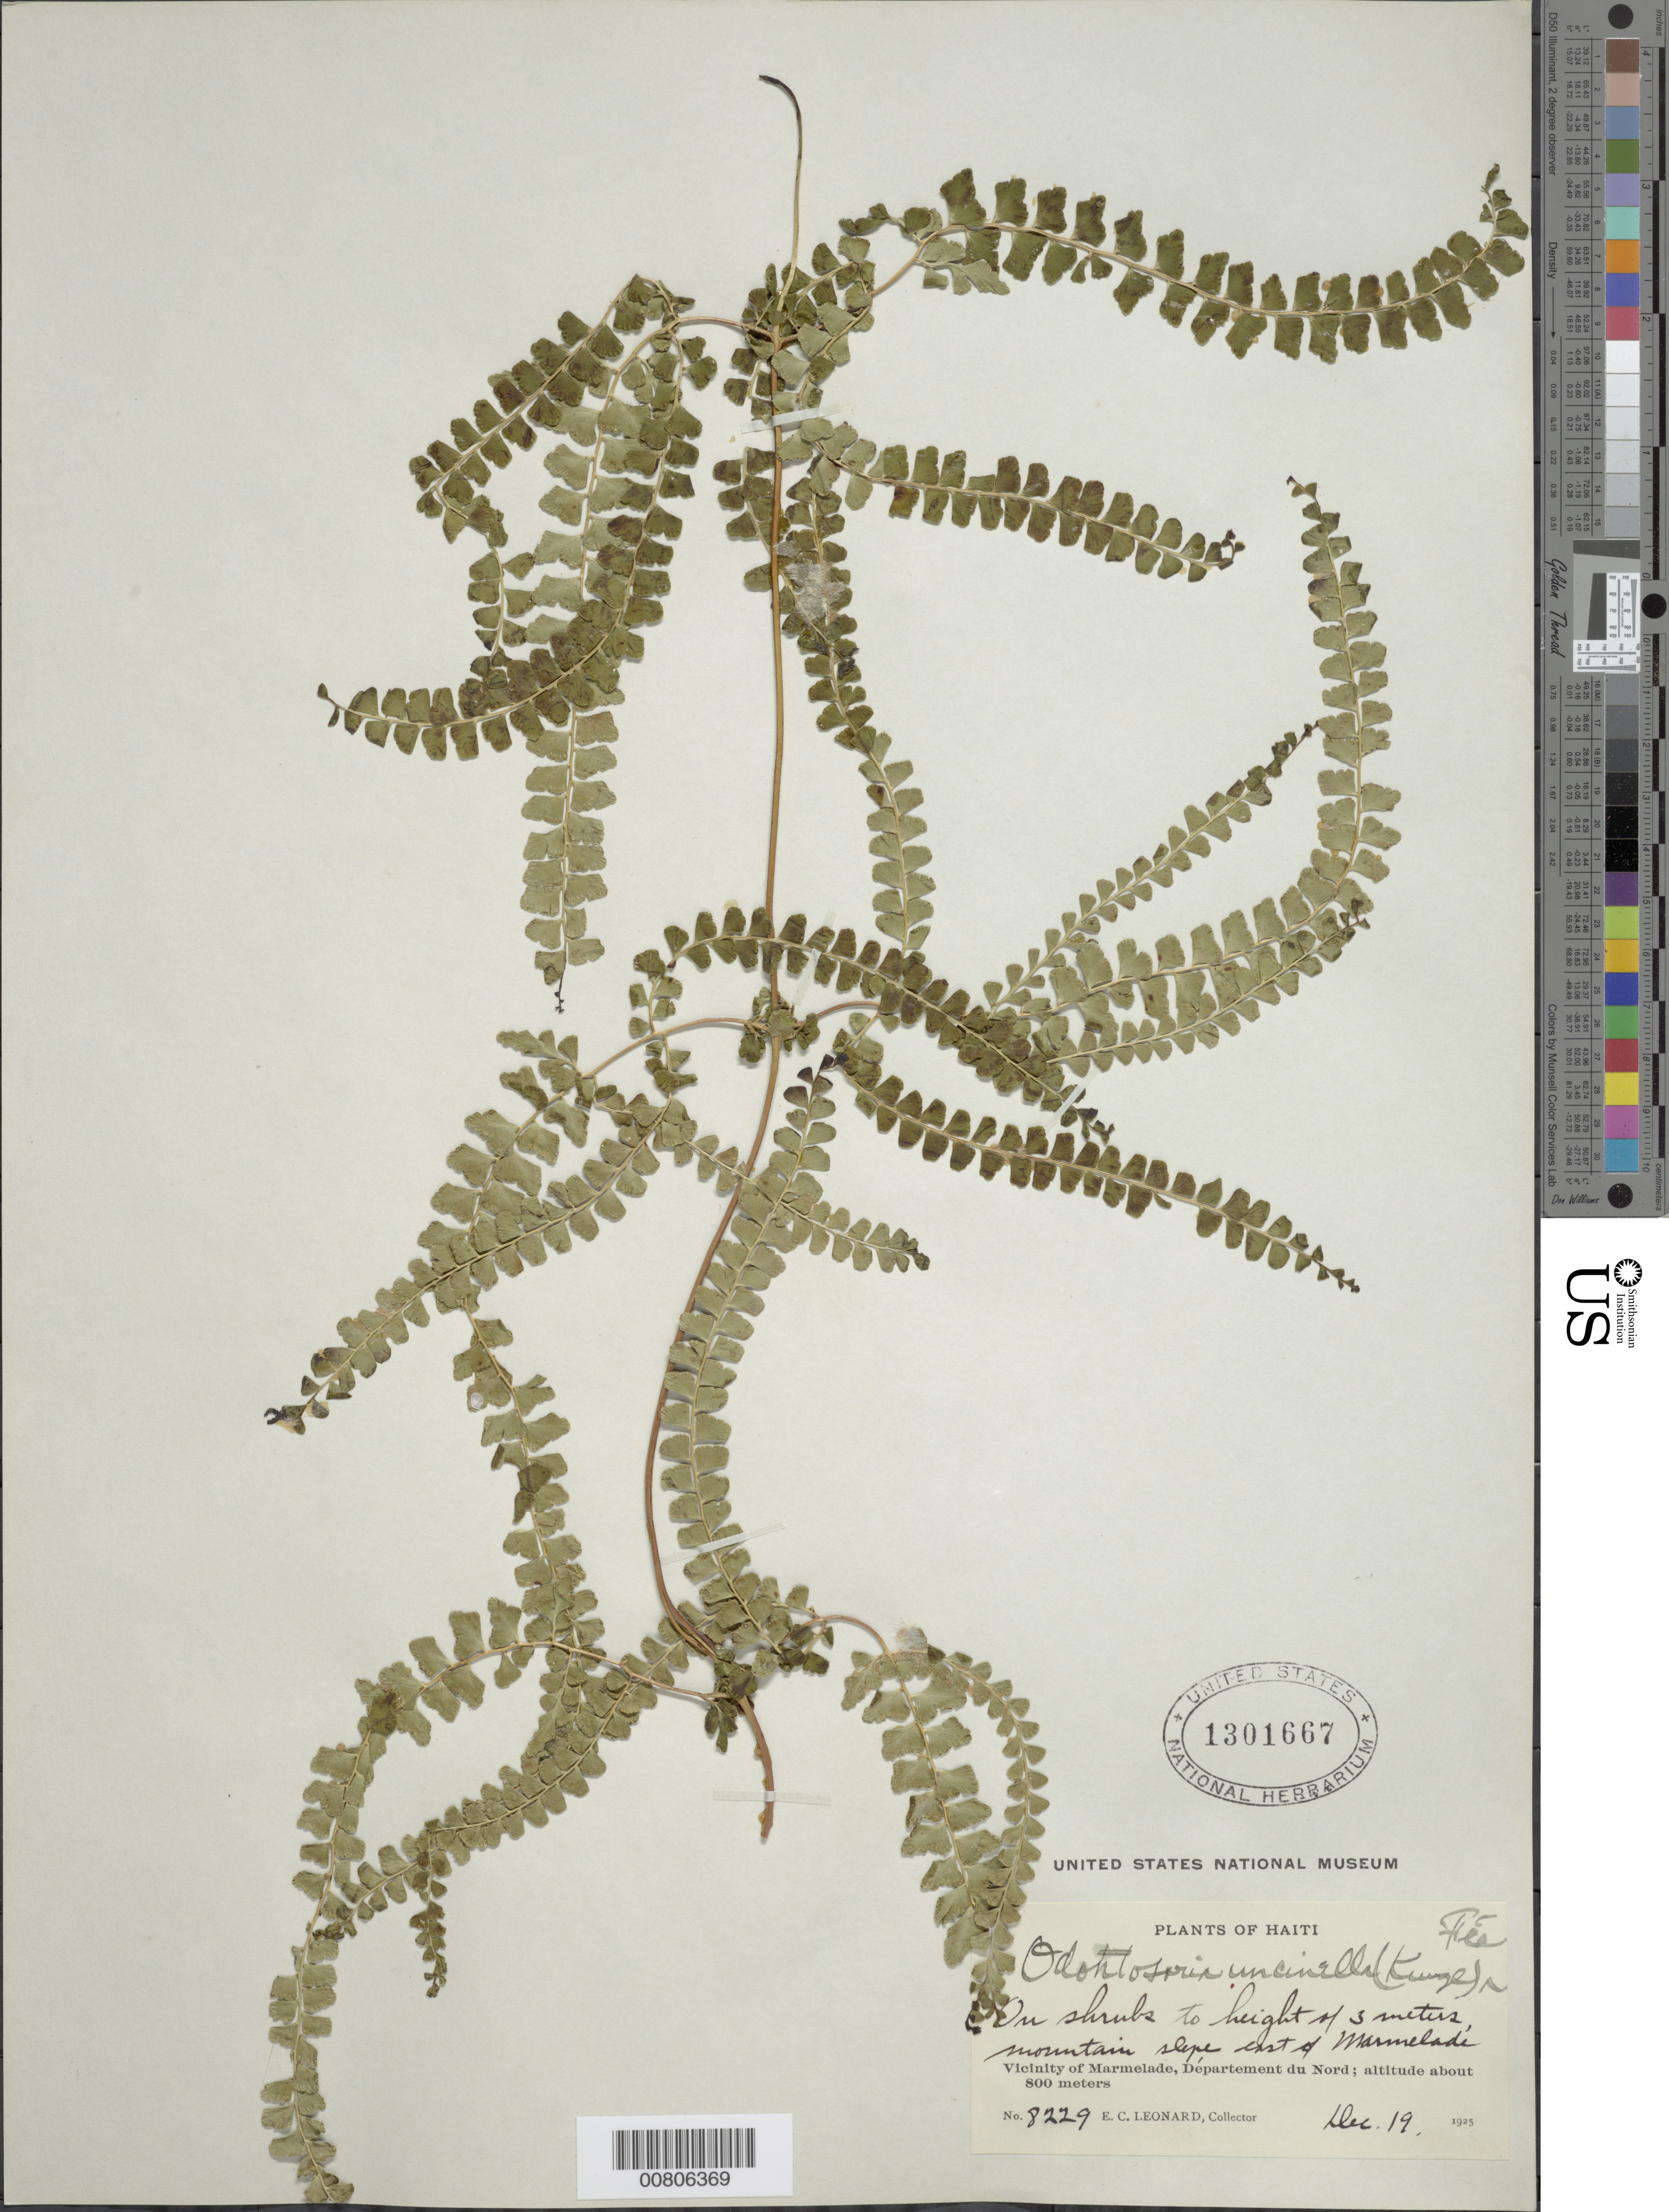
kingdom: Plantae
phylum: Tracheophyta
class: Polypodiopsida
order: Polypodiales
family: Lindsaeaceae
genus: Odontosoria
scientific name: Odontosoria scandens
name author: (Desv.) C. Chr.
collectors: E. C. Leonard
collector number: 8229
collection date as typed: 19 Dec 1925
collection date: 1925-12-19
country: Haiti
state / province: Nord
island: Hispaniola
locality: Marmelade, E of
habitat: Mountain slope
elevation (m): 800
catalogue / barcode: US 1301667